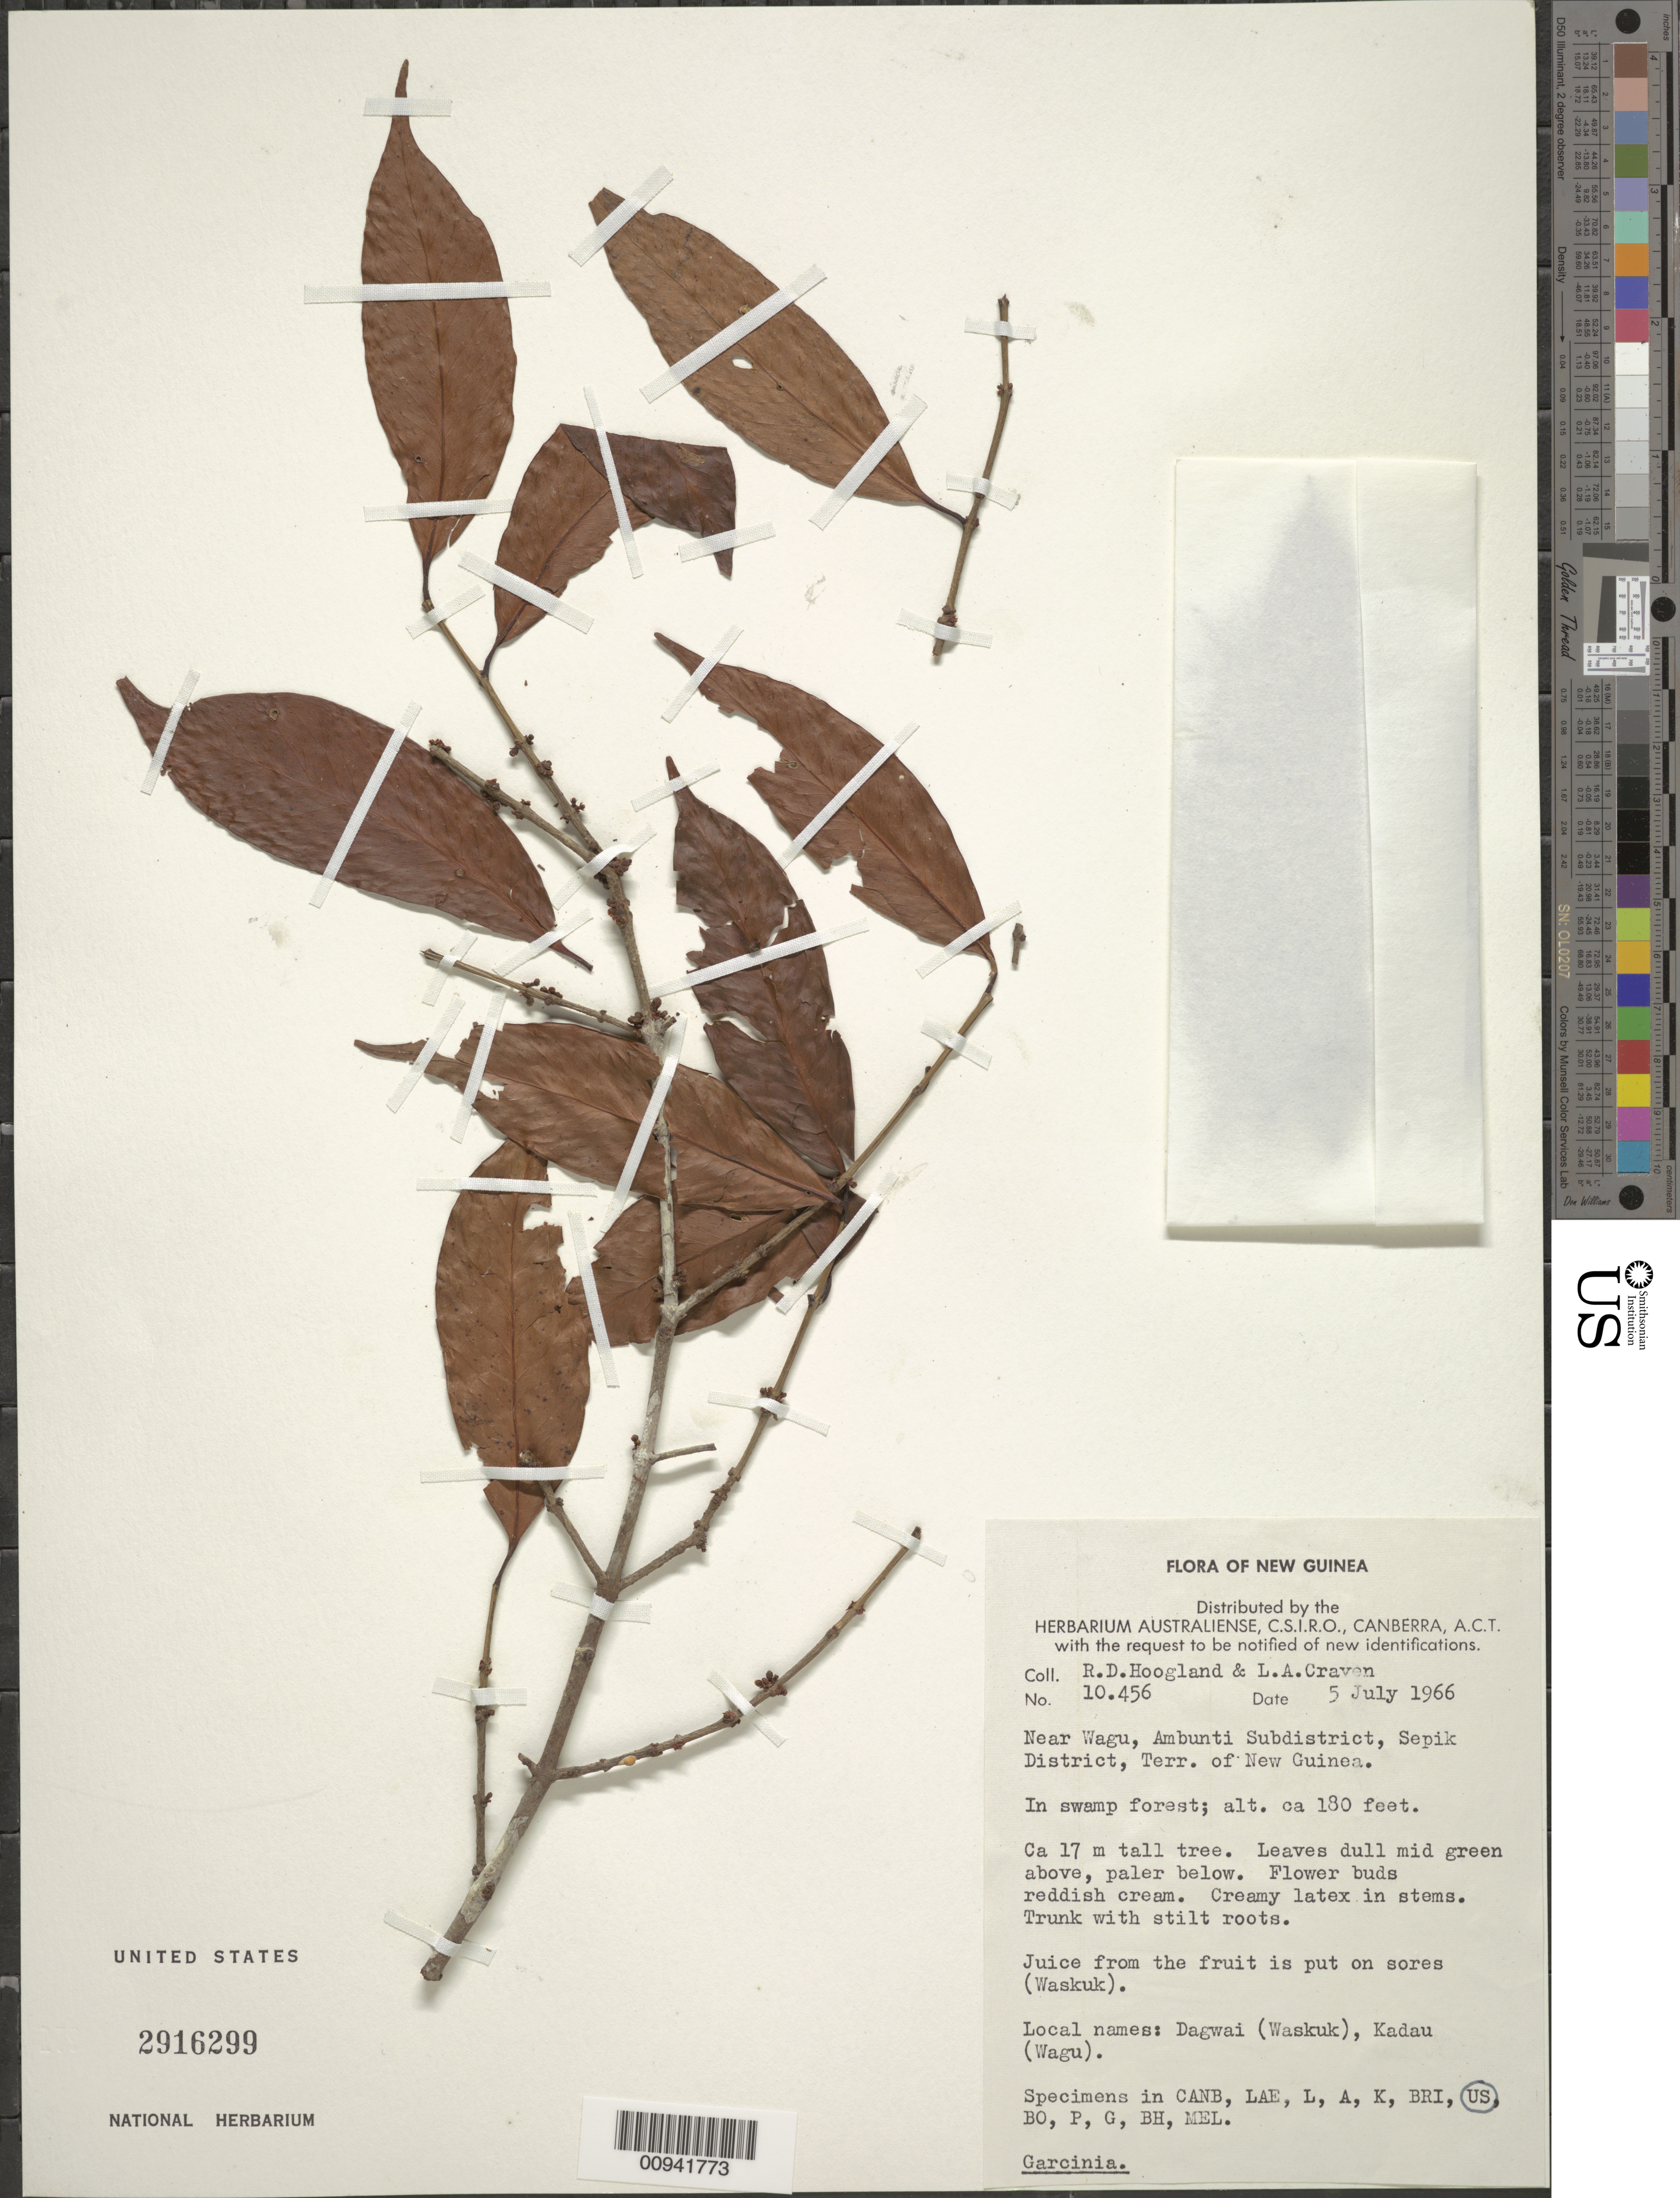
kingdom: Plantae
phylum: Tracheophyta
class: Magnoliopsida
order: Malpighiales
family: Clusiaceae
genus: Garcinia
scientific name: Garcinia sp.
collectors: R. D. Hoogland & L. A. Craven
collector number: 10456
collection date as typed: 05 Jul 1966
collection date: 1966-07-05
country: Papua New Guinea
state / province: East Sepik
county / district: Ambunti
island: New Guinea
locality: Near Wagu, Ambunti Subdistrict, Sepik District.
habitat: In swamp forest.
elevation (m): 55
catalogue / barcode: US 2916299